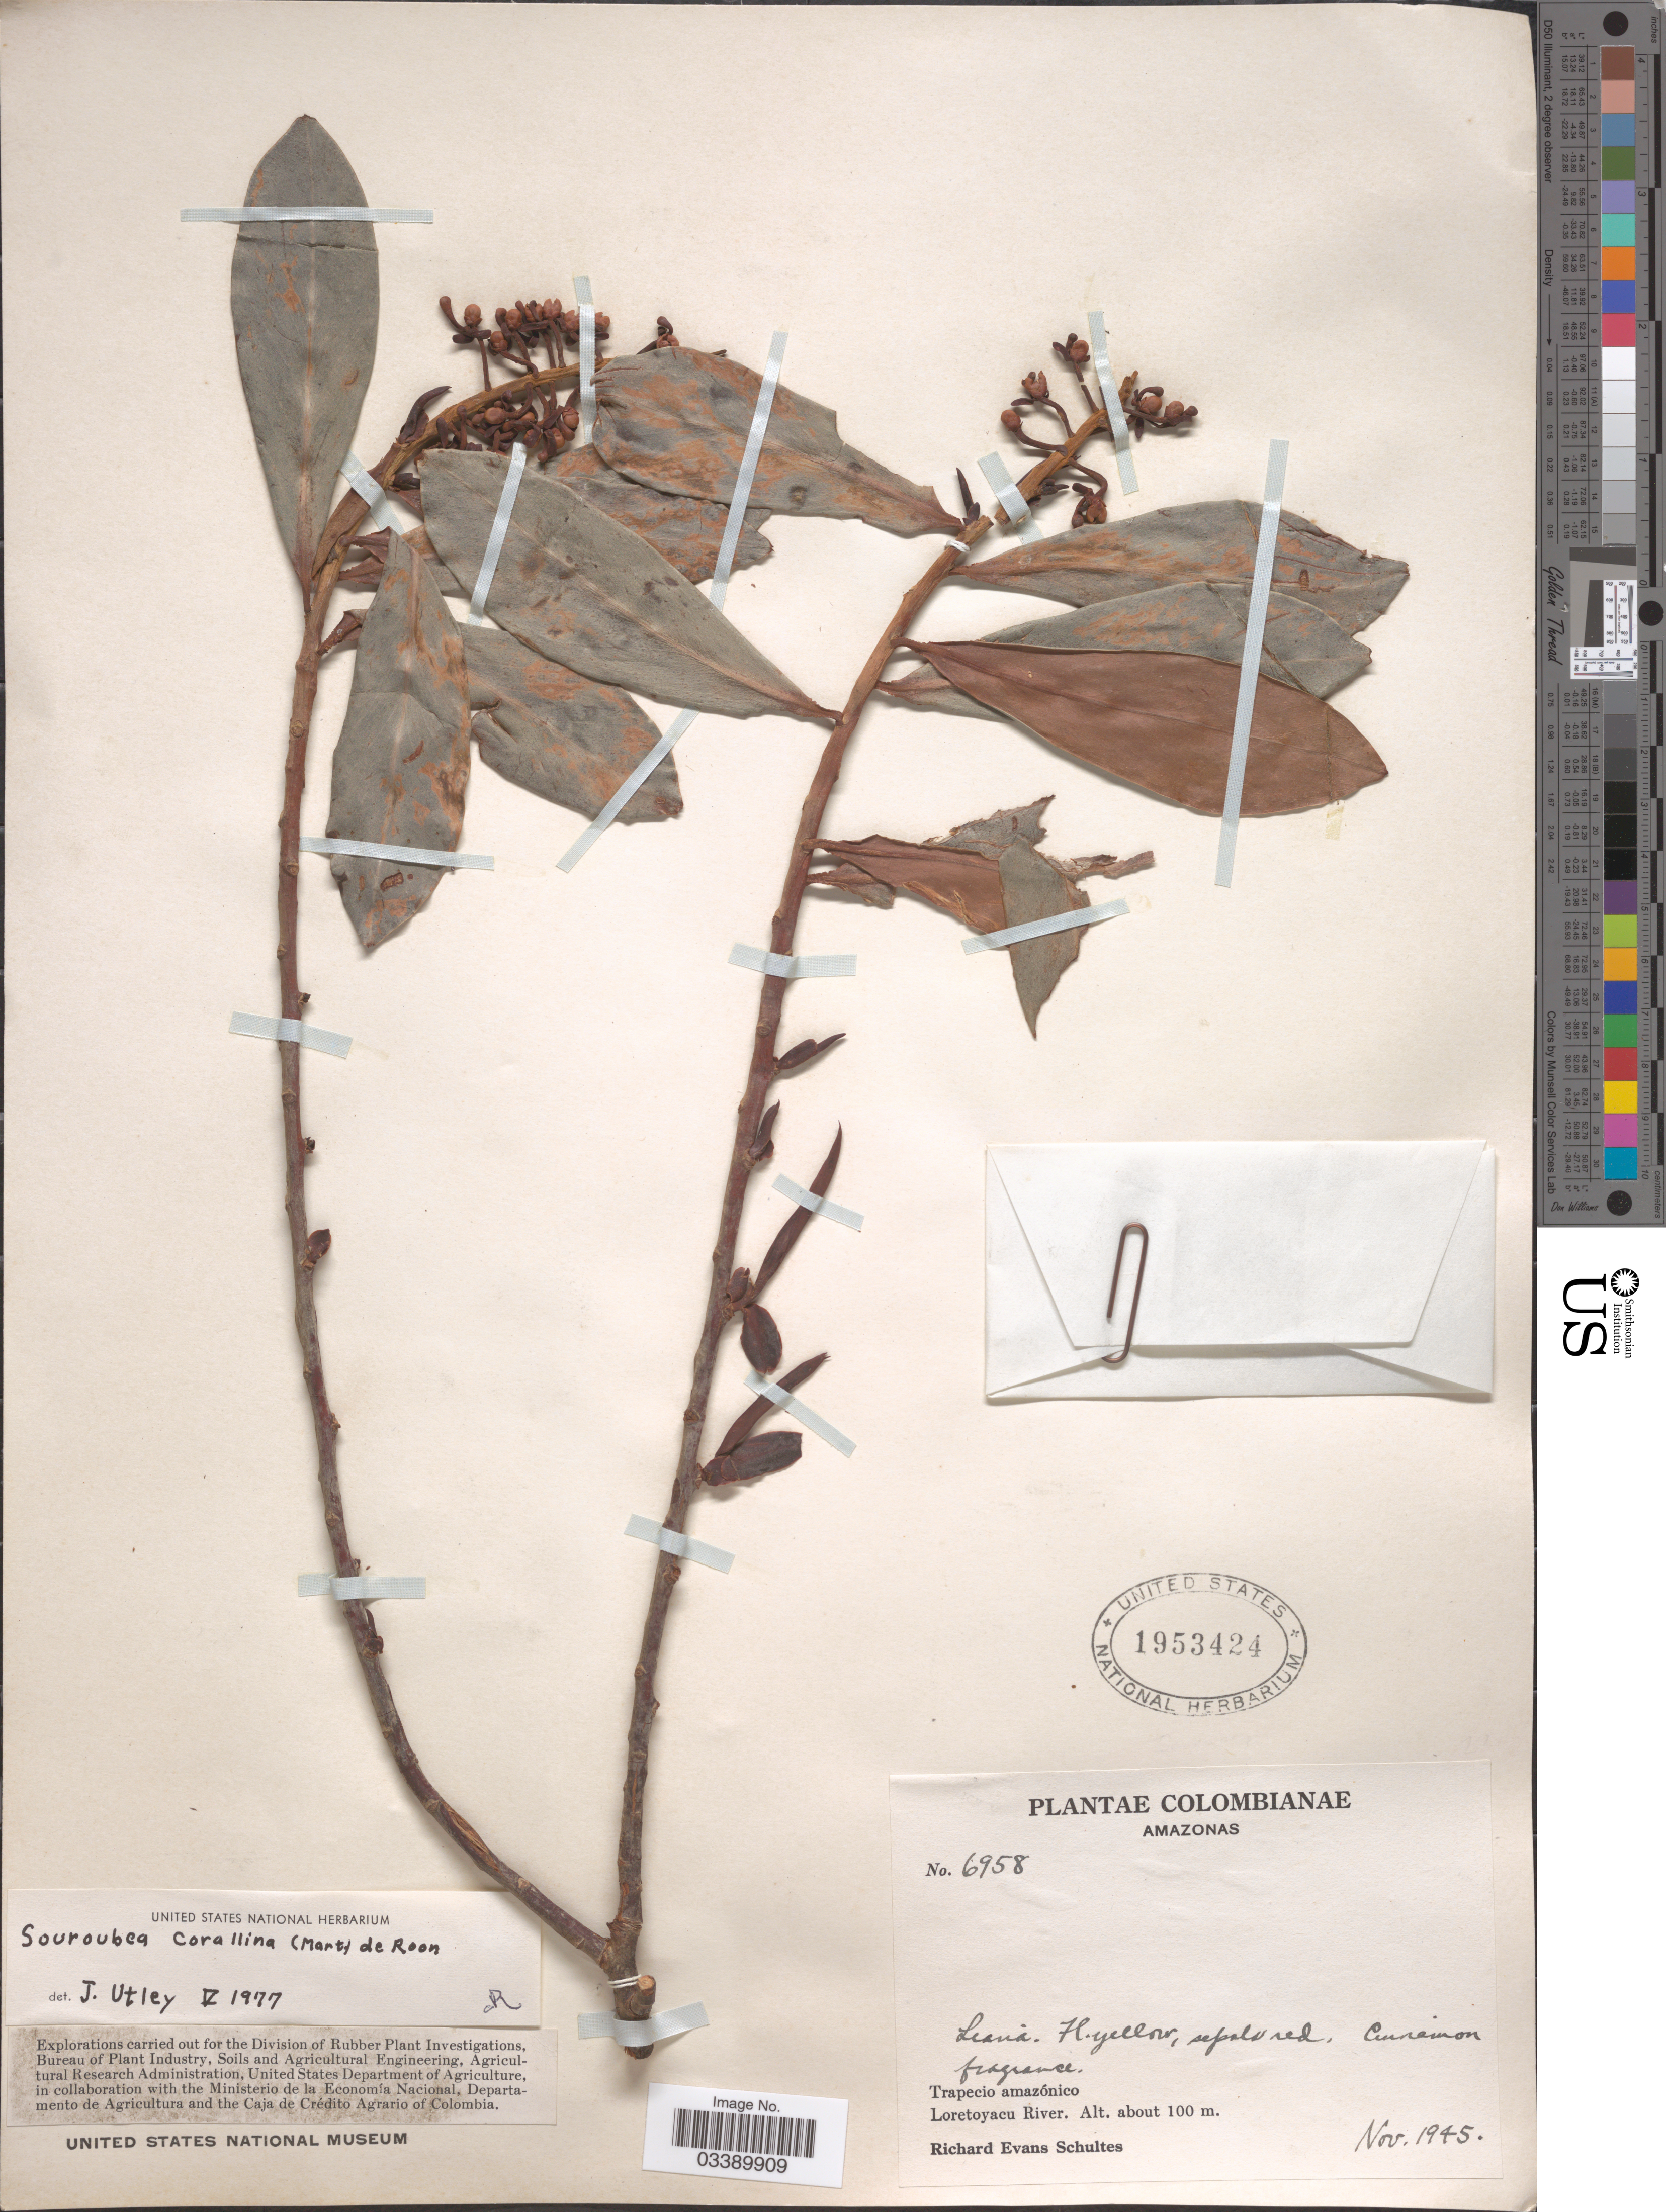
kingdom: Plantae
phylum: Tracheophyta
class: Magnoliopsida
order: Ericales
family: Marcgraviaceae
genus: Souroubea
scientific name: Souroubea corallina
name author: (Mart.) de Roon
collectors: R. E. Schultes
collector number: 6958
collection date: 1945-11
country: Colombia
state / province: Amazônas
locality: Trapacio amazónico. Loretoyacu River.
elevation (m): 100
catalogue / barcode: US 1953424